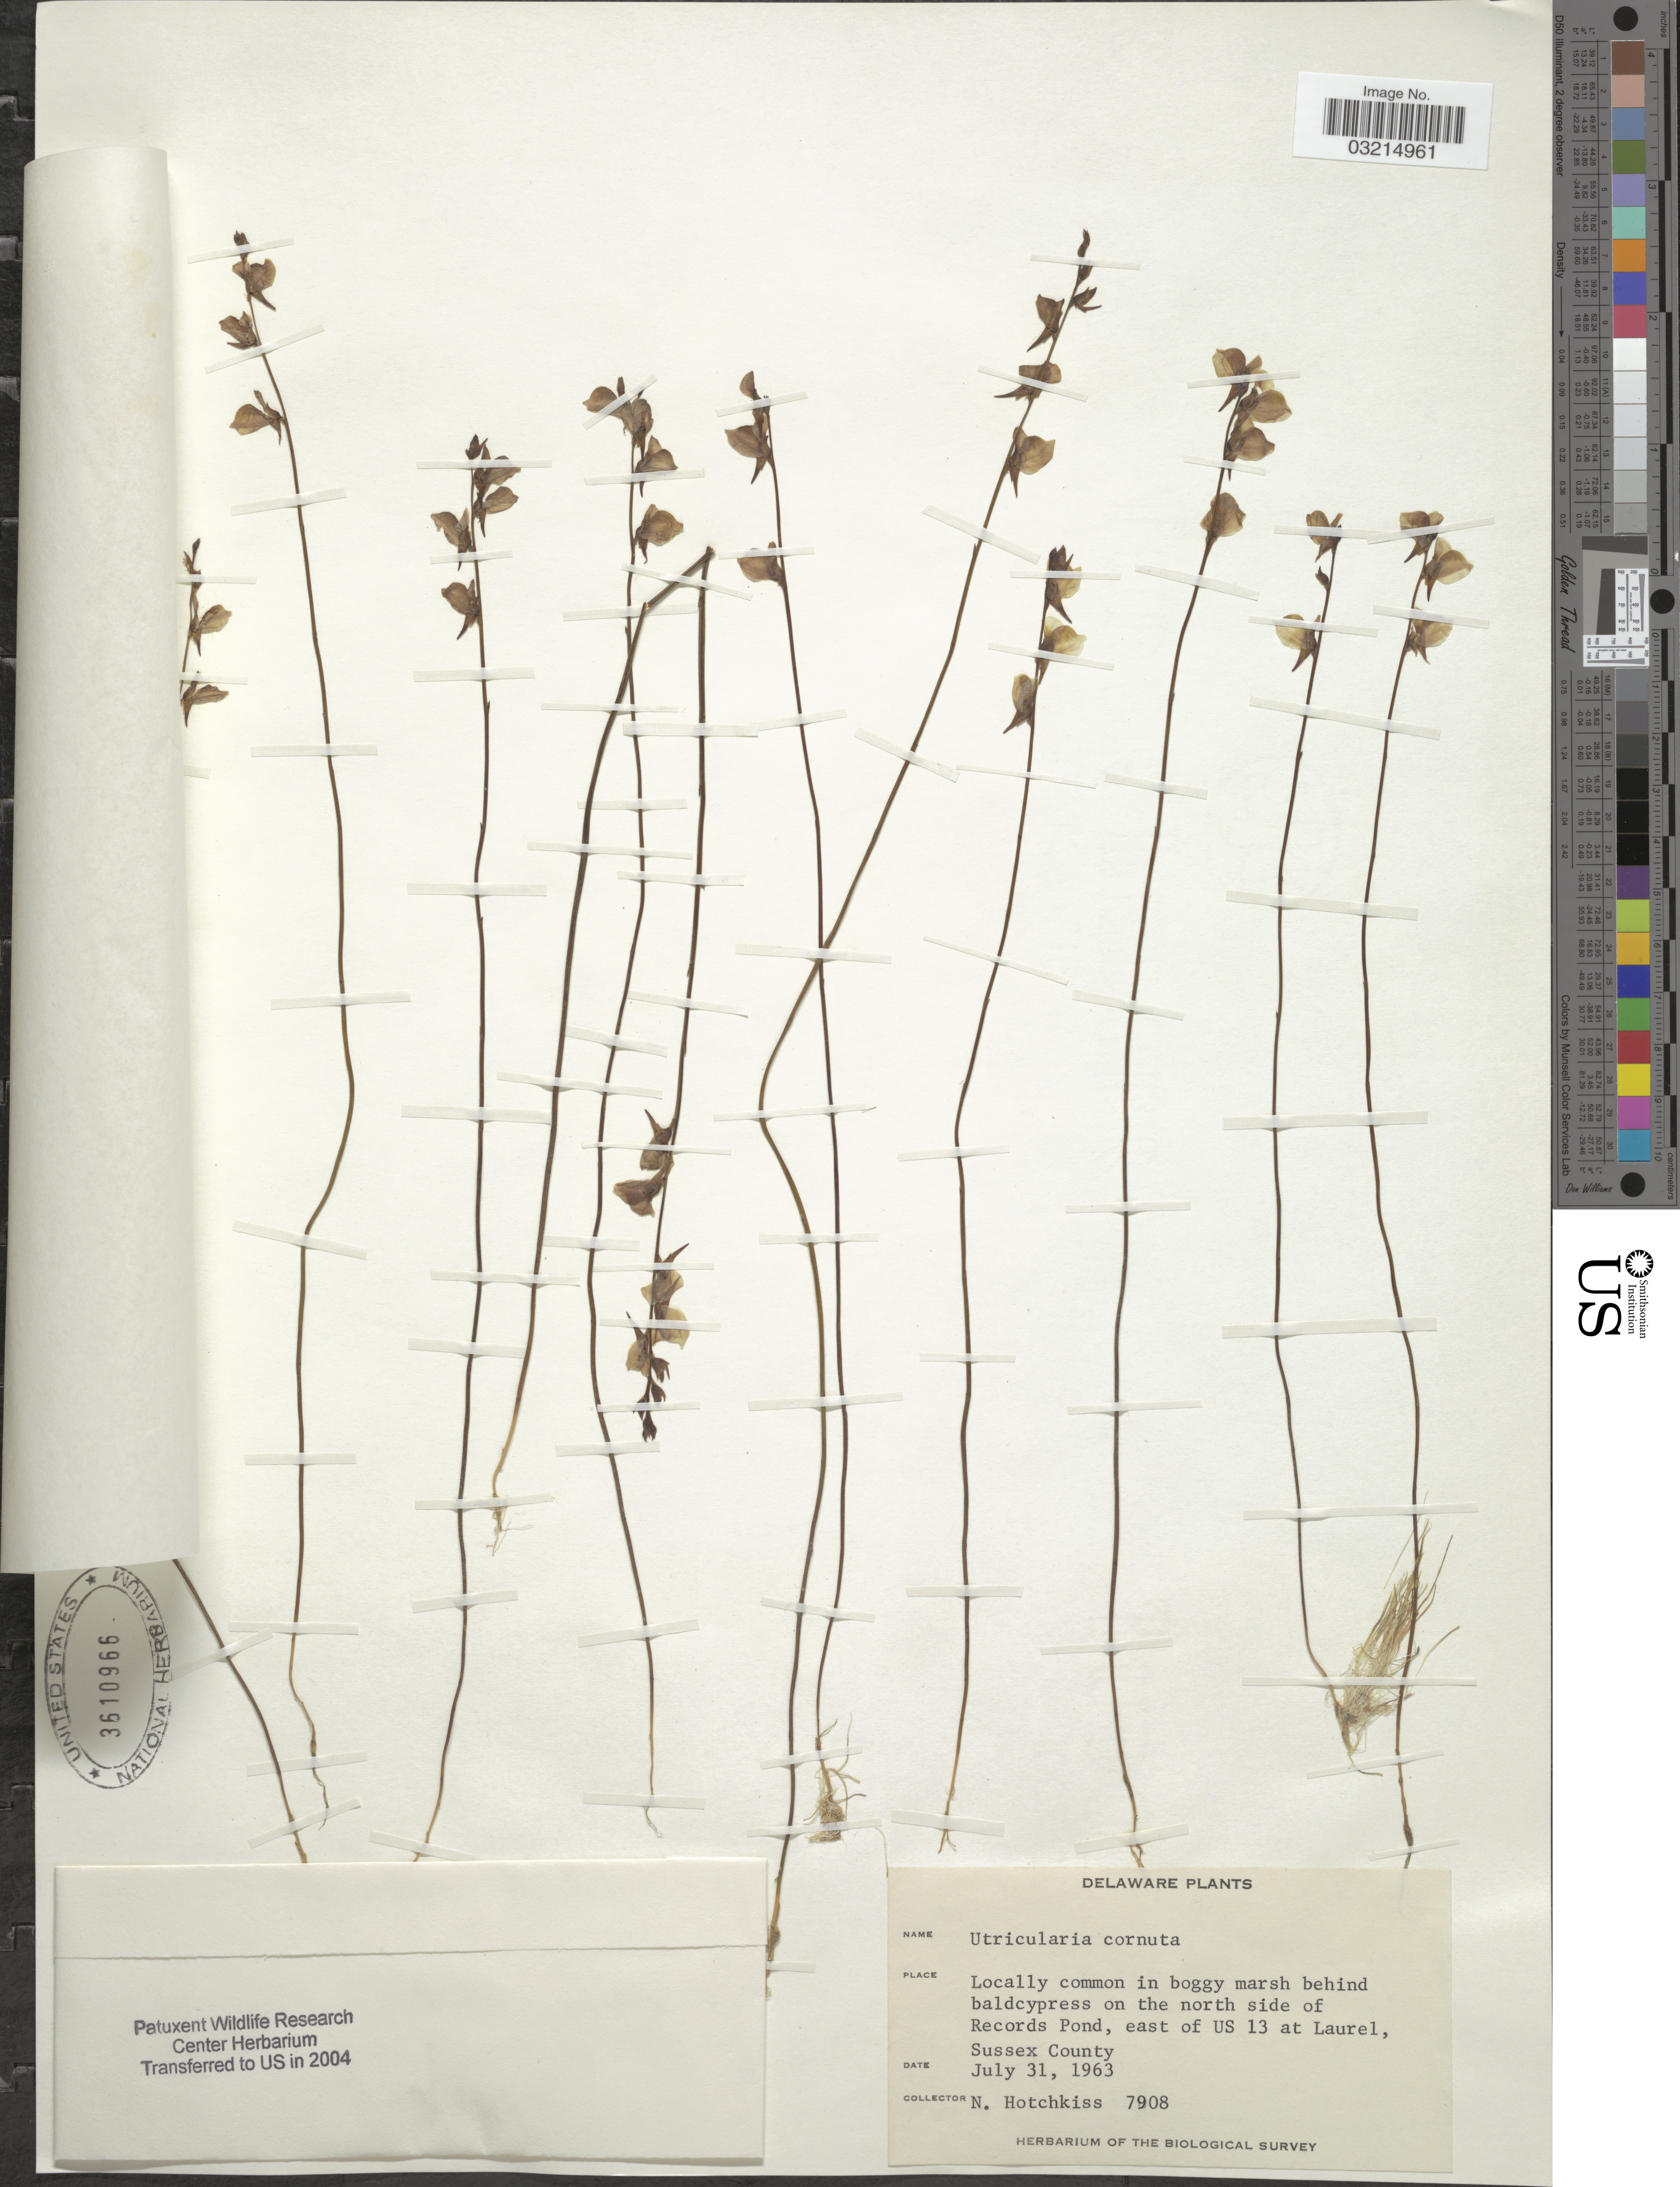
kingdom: Plantae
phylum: Tracheophyta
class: Magnoliopsida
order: Lamiales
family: Lentibulariaceae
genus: Utricularia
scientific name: Utricularia cornuta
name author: Michx.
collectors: N. Hotchkiss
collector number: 7908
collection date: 1963-07-31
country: United States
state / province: Delaware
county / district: Sussex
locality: On the north side of Records Pond, east of US 13 at Laurel, Sussex County.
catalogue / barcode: US 3610966